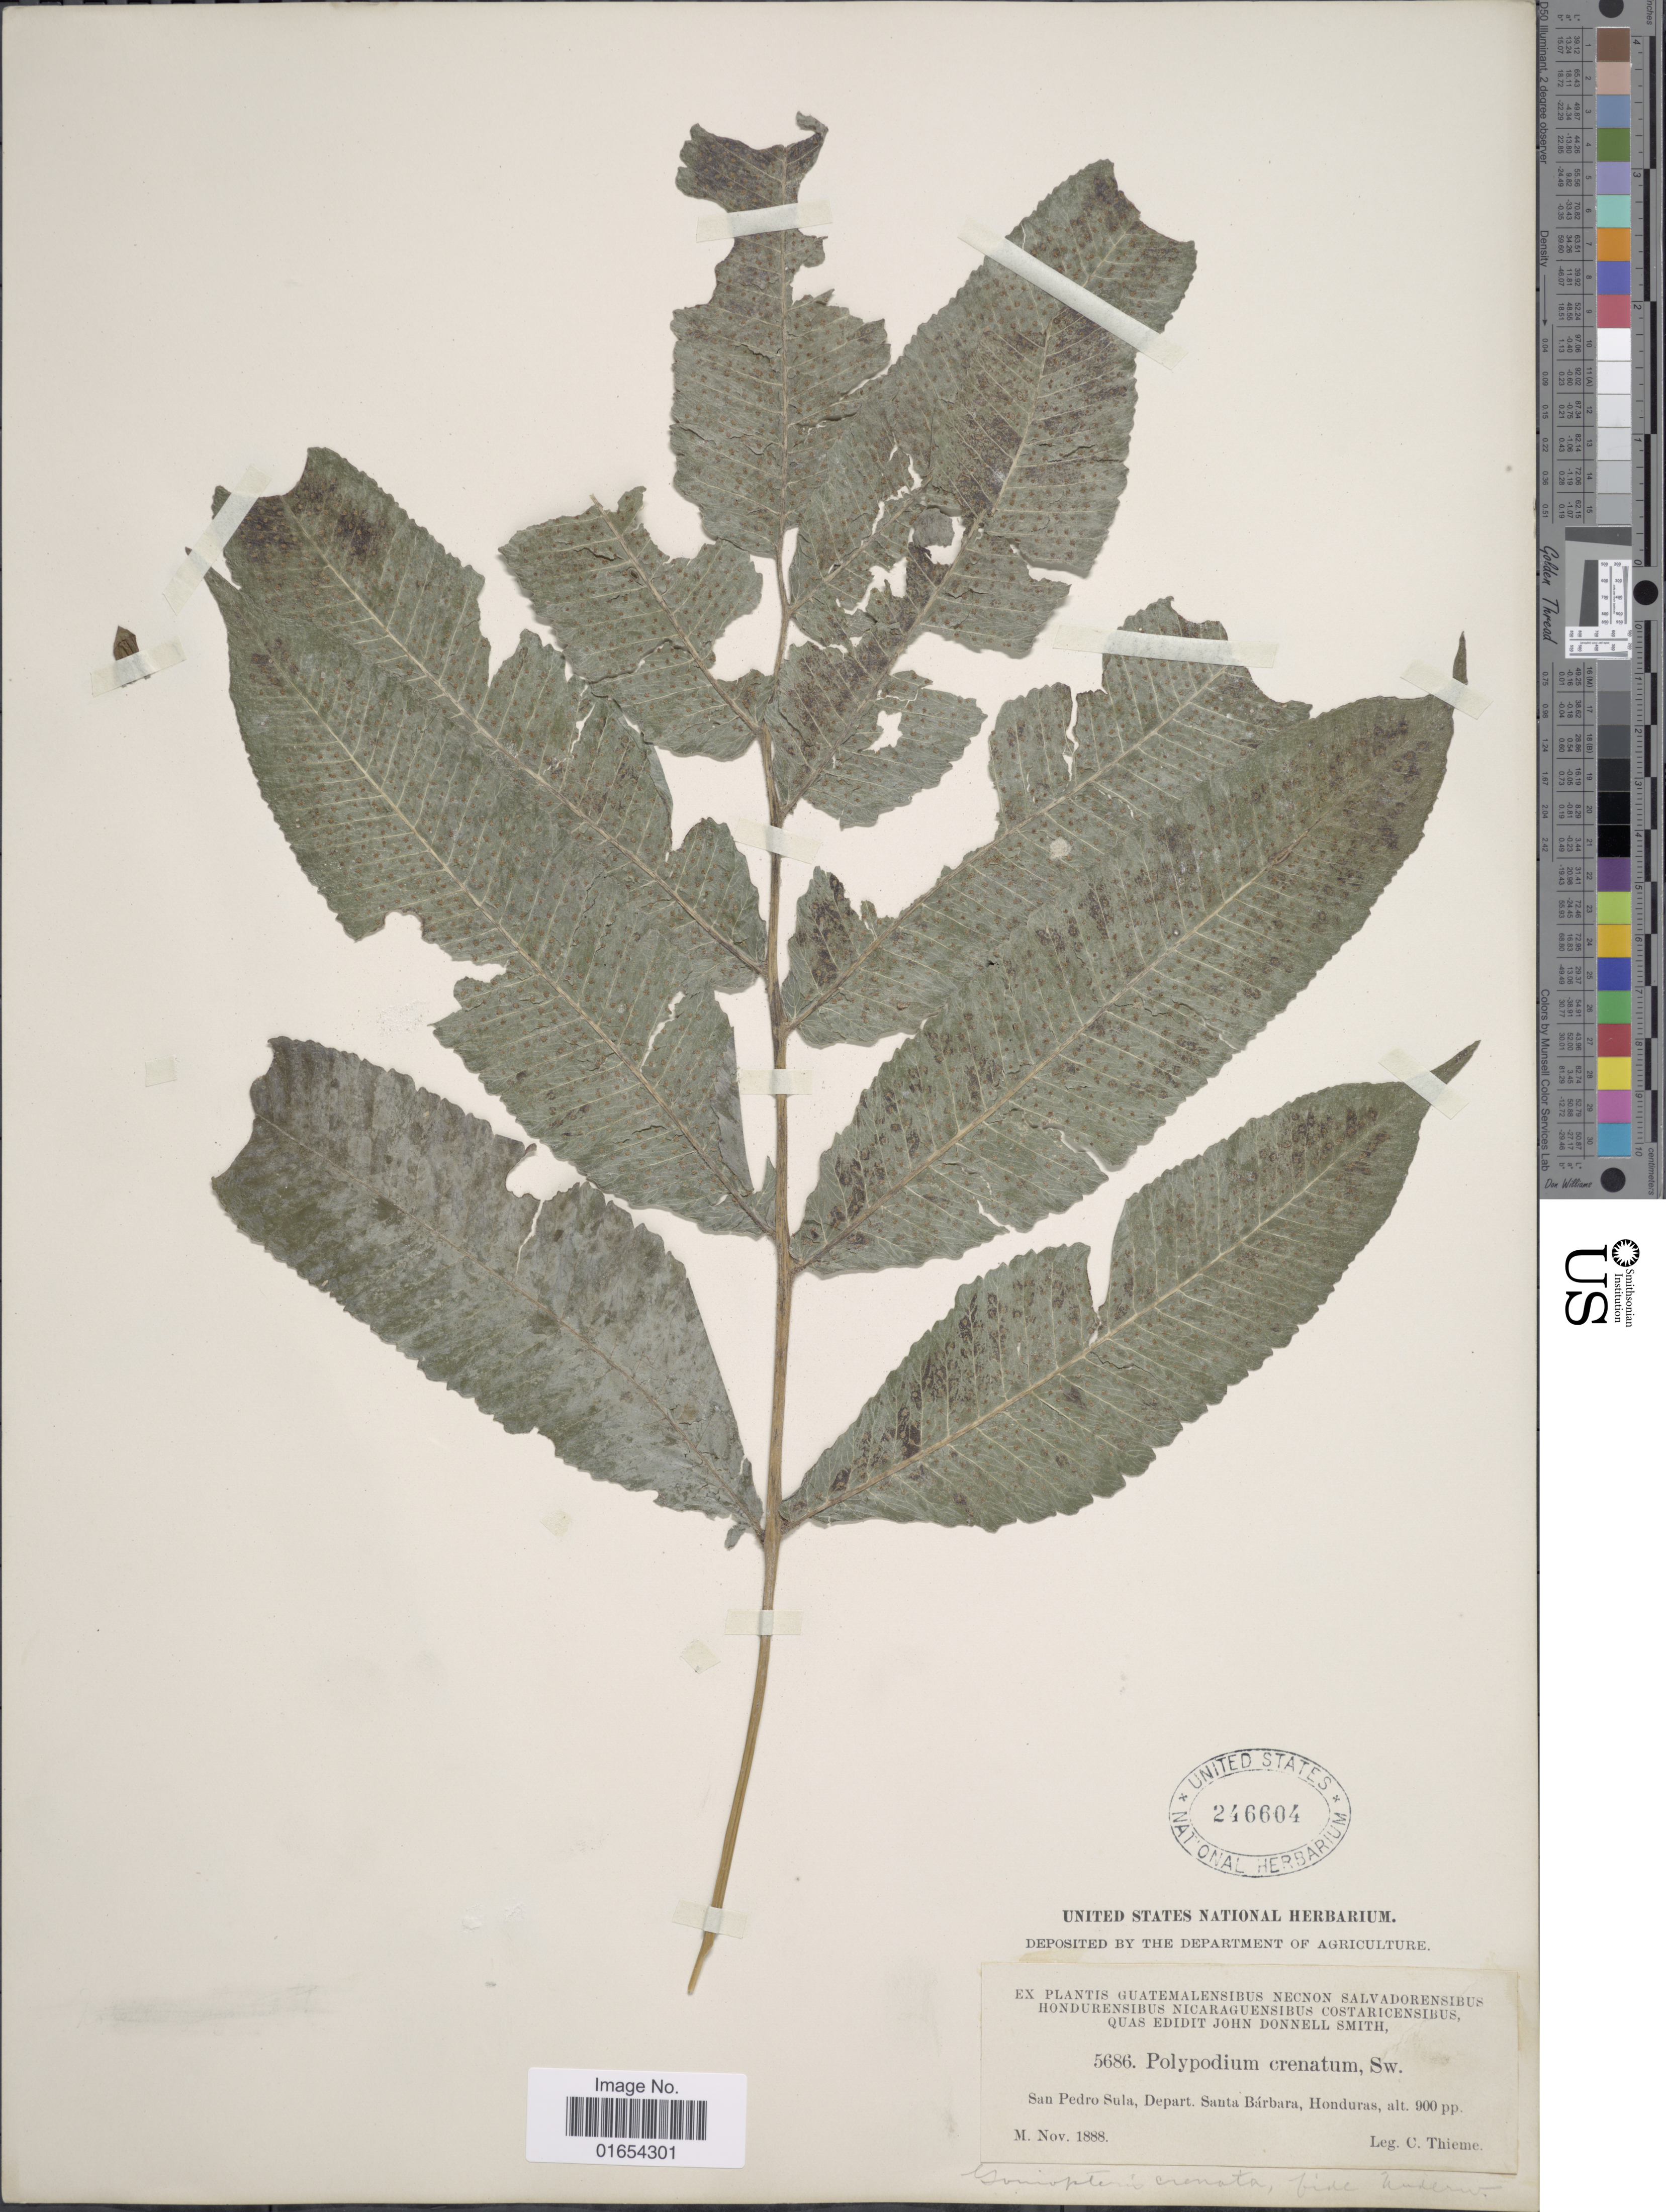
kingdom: Plantae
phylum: Tracheophyta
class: Polypodiopsida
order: Polypodiales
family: Thelypteridaceae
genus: Goniopteris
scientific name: Goniopteris poiteana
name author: (Bory) Ching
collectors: C. Thieme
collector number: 5686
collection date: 1888-11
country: Honduras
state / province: Santa Bárbara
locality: San Pedro Sula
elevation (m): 274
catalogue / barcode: US 246604